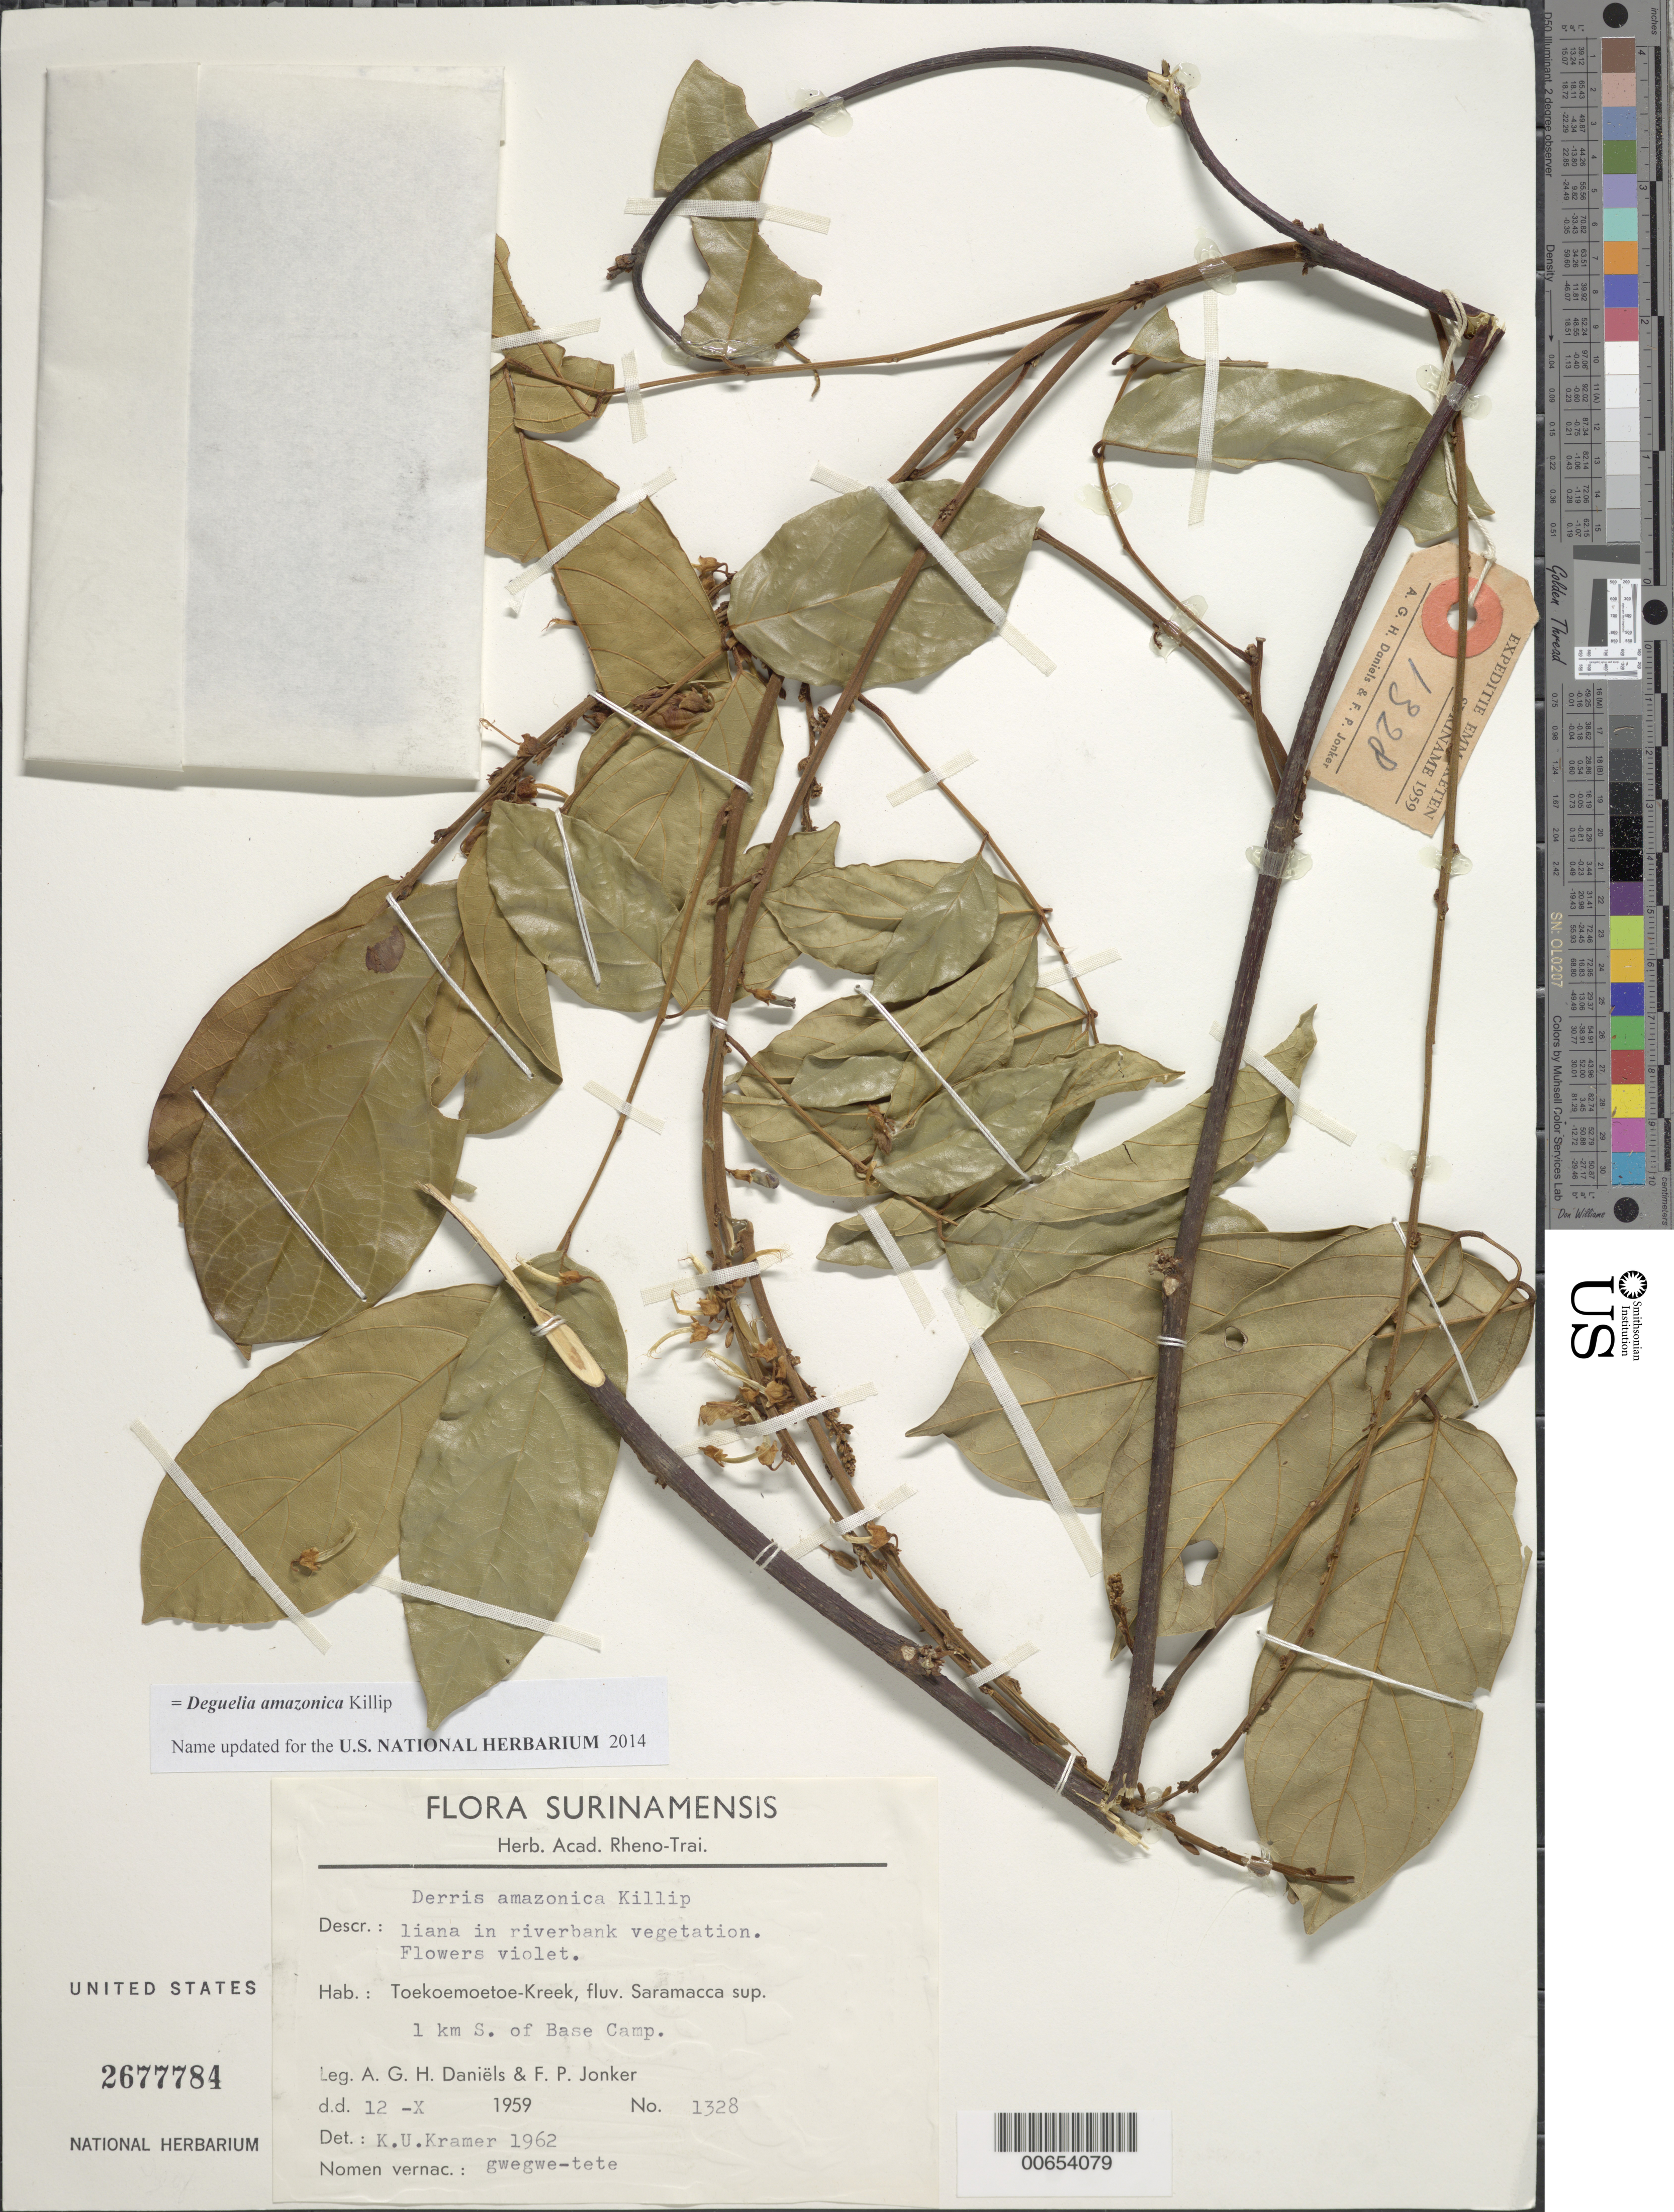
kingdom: Plantae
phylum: Tracheophyta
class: Magnoliopsida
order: Fabales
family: Fabaceae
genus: Deguelia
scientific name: Deguelia amazonica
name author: Killip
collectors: A. Daniëls & F. P. Jonker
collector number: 1328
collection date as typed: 12-Oct-59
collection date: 1959-10-12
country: Suriname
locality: Toekoemoetoe-Kreek, fluv. Saramacca sup. 1 km S of Base Camp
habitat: Riverbank vegetation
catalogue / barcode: US 2677784